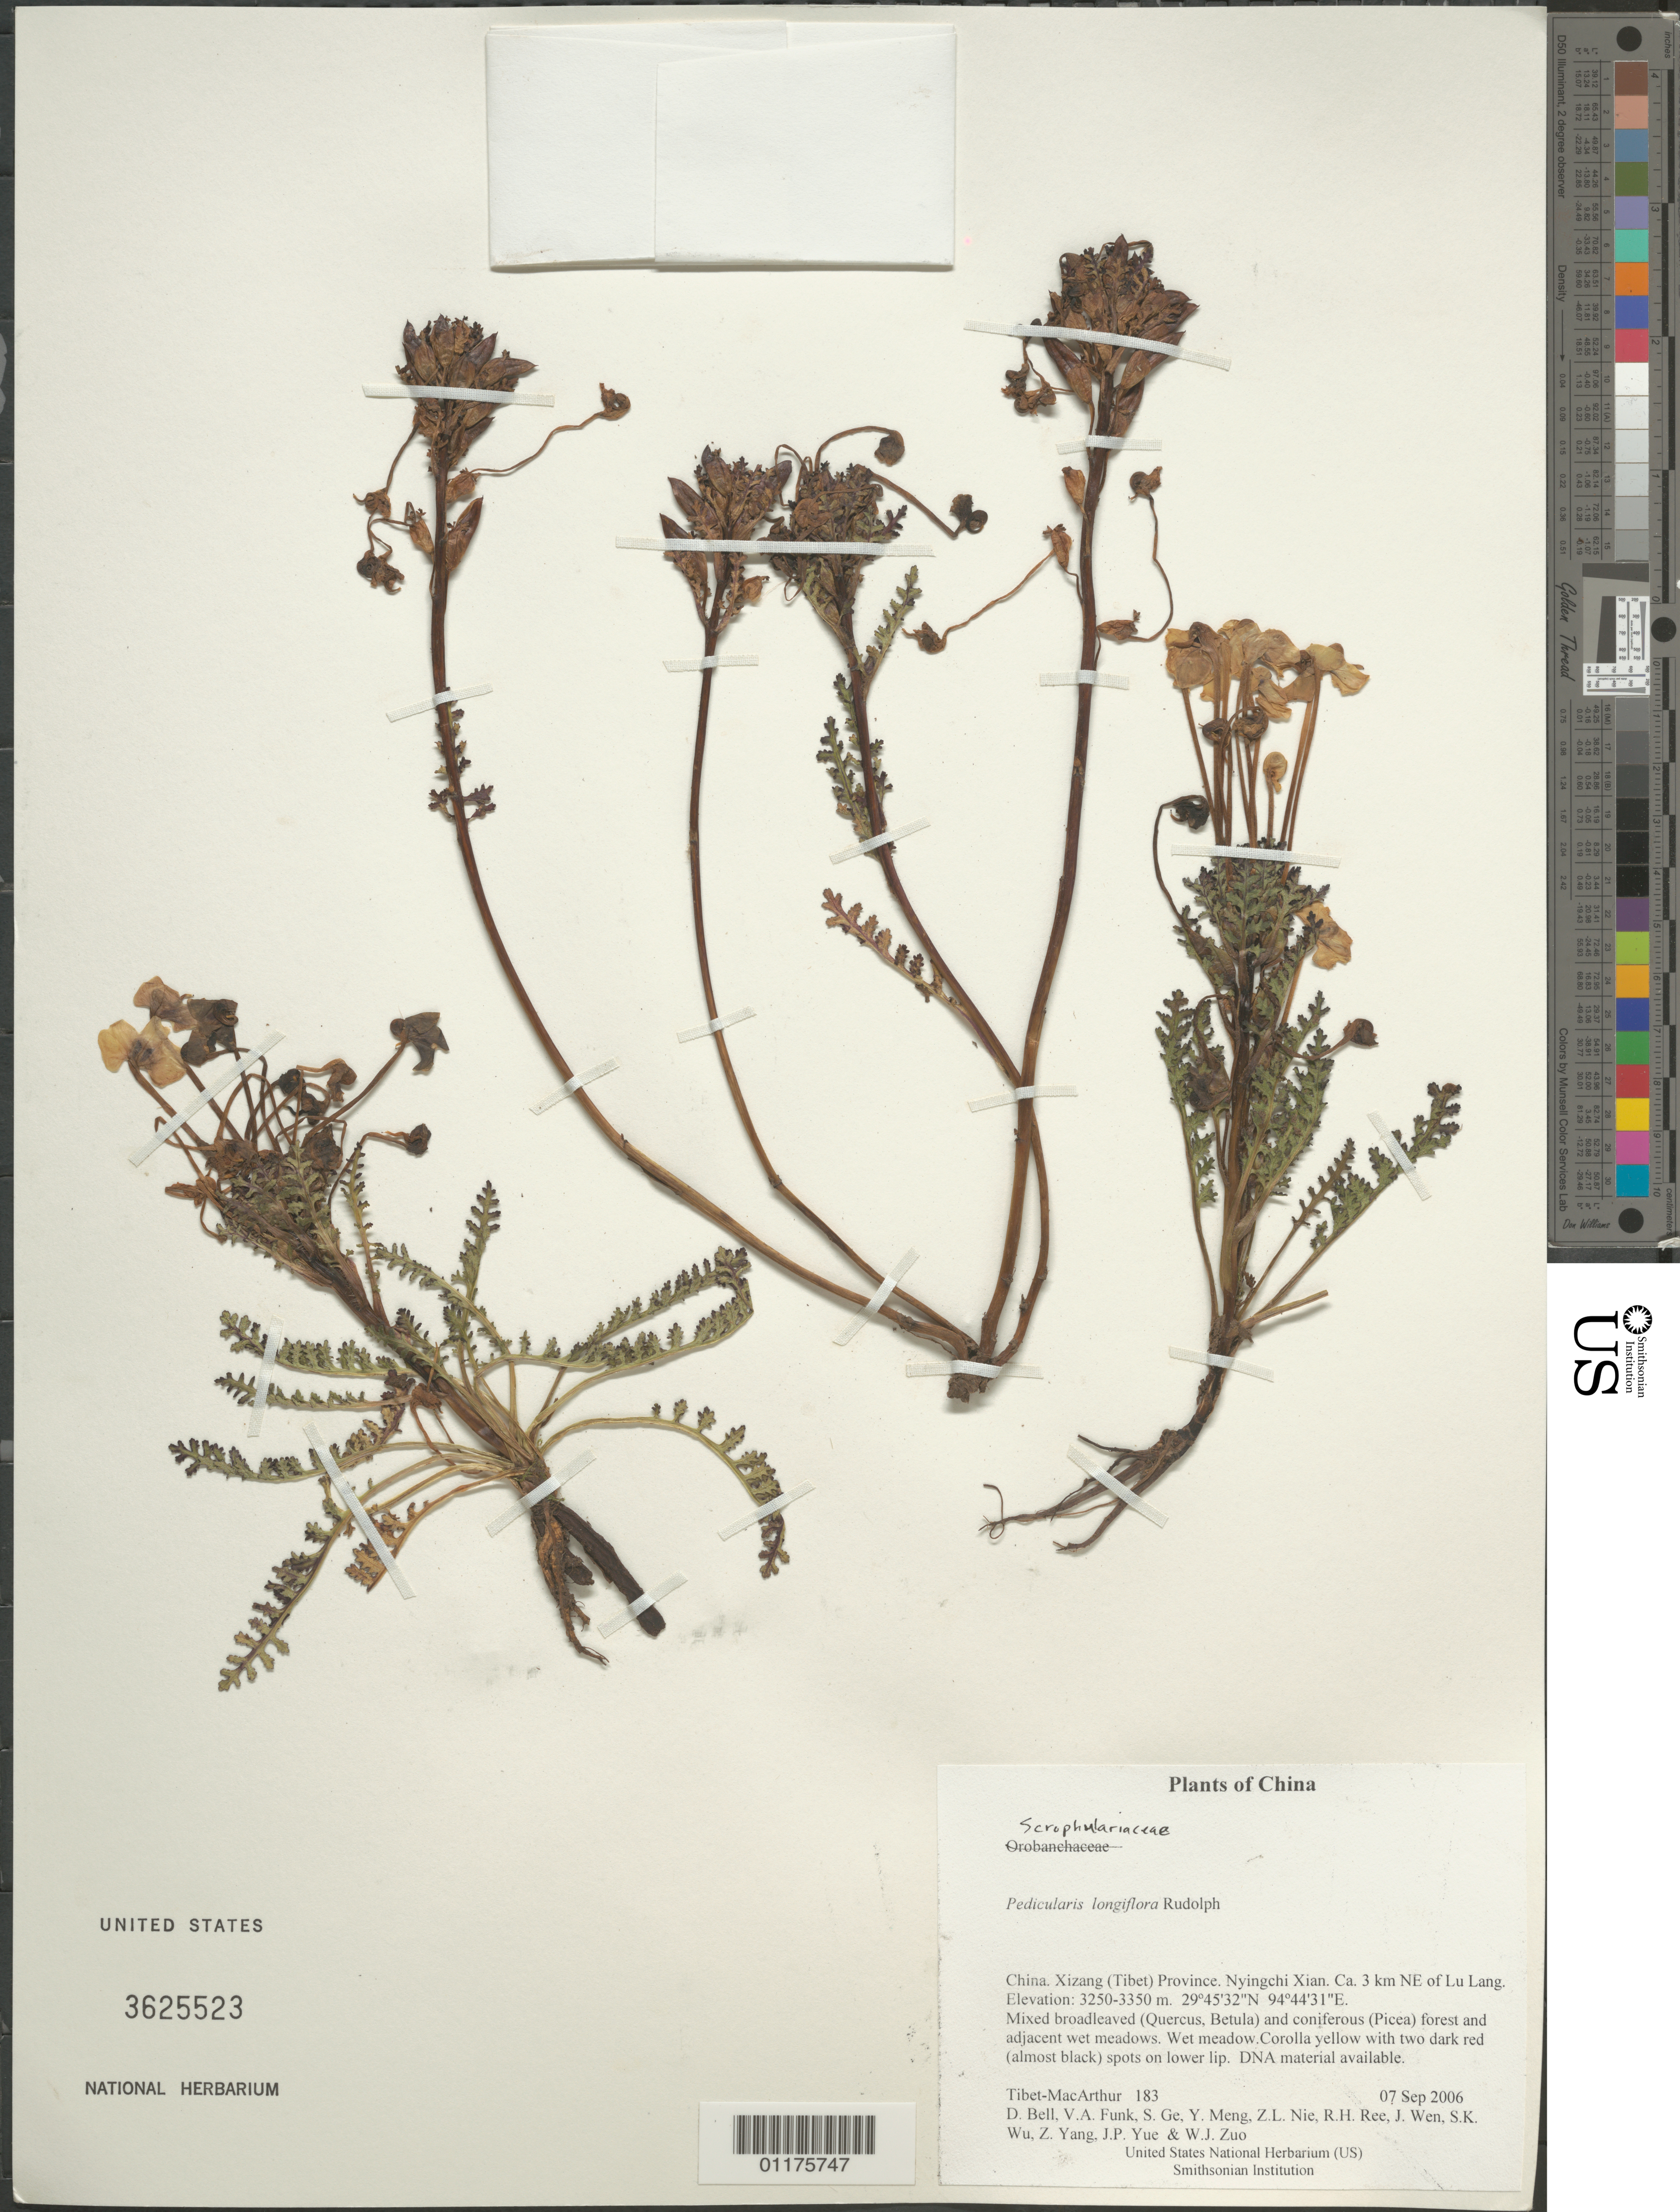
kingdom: Plantae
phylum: Tracheophyta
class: Magnoliopsida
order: Lamiales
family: Orobanchaceae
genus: Pedicularis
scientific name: Pedicularis longiflora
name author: Rudolph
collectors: Tibet-MacArthur, D. A. Bell, V. Funk, S. Ge, Y. Meng, Z. Nie, R. Ree, J. Wen, S. K. Wu, Z. Yang, J. Yue & W. Zuo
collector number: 183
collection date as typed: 07 Sep 2006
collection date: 2006-09-07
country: China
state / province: Xizang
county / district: Nyingchi Xian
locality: Ca. 3 km NE of Lu Lang.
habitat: Mixed broadleaved (Quercus, Betula) and coniferous (Picea) forest and adjacent wet meadows. Wet meadow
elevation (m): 3250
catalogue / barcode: US 3625523